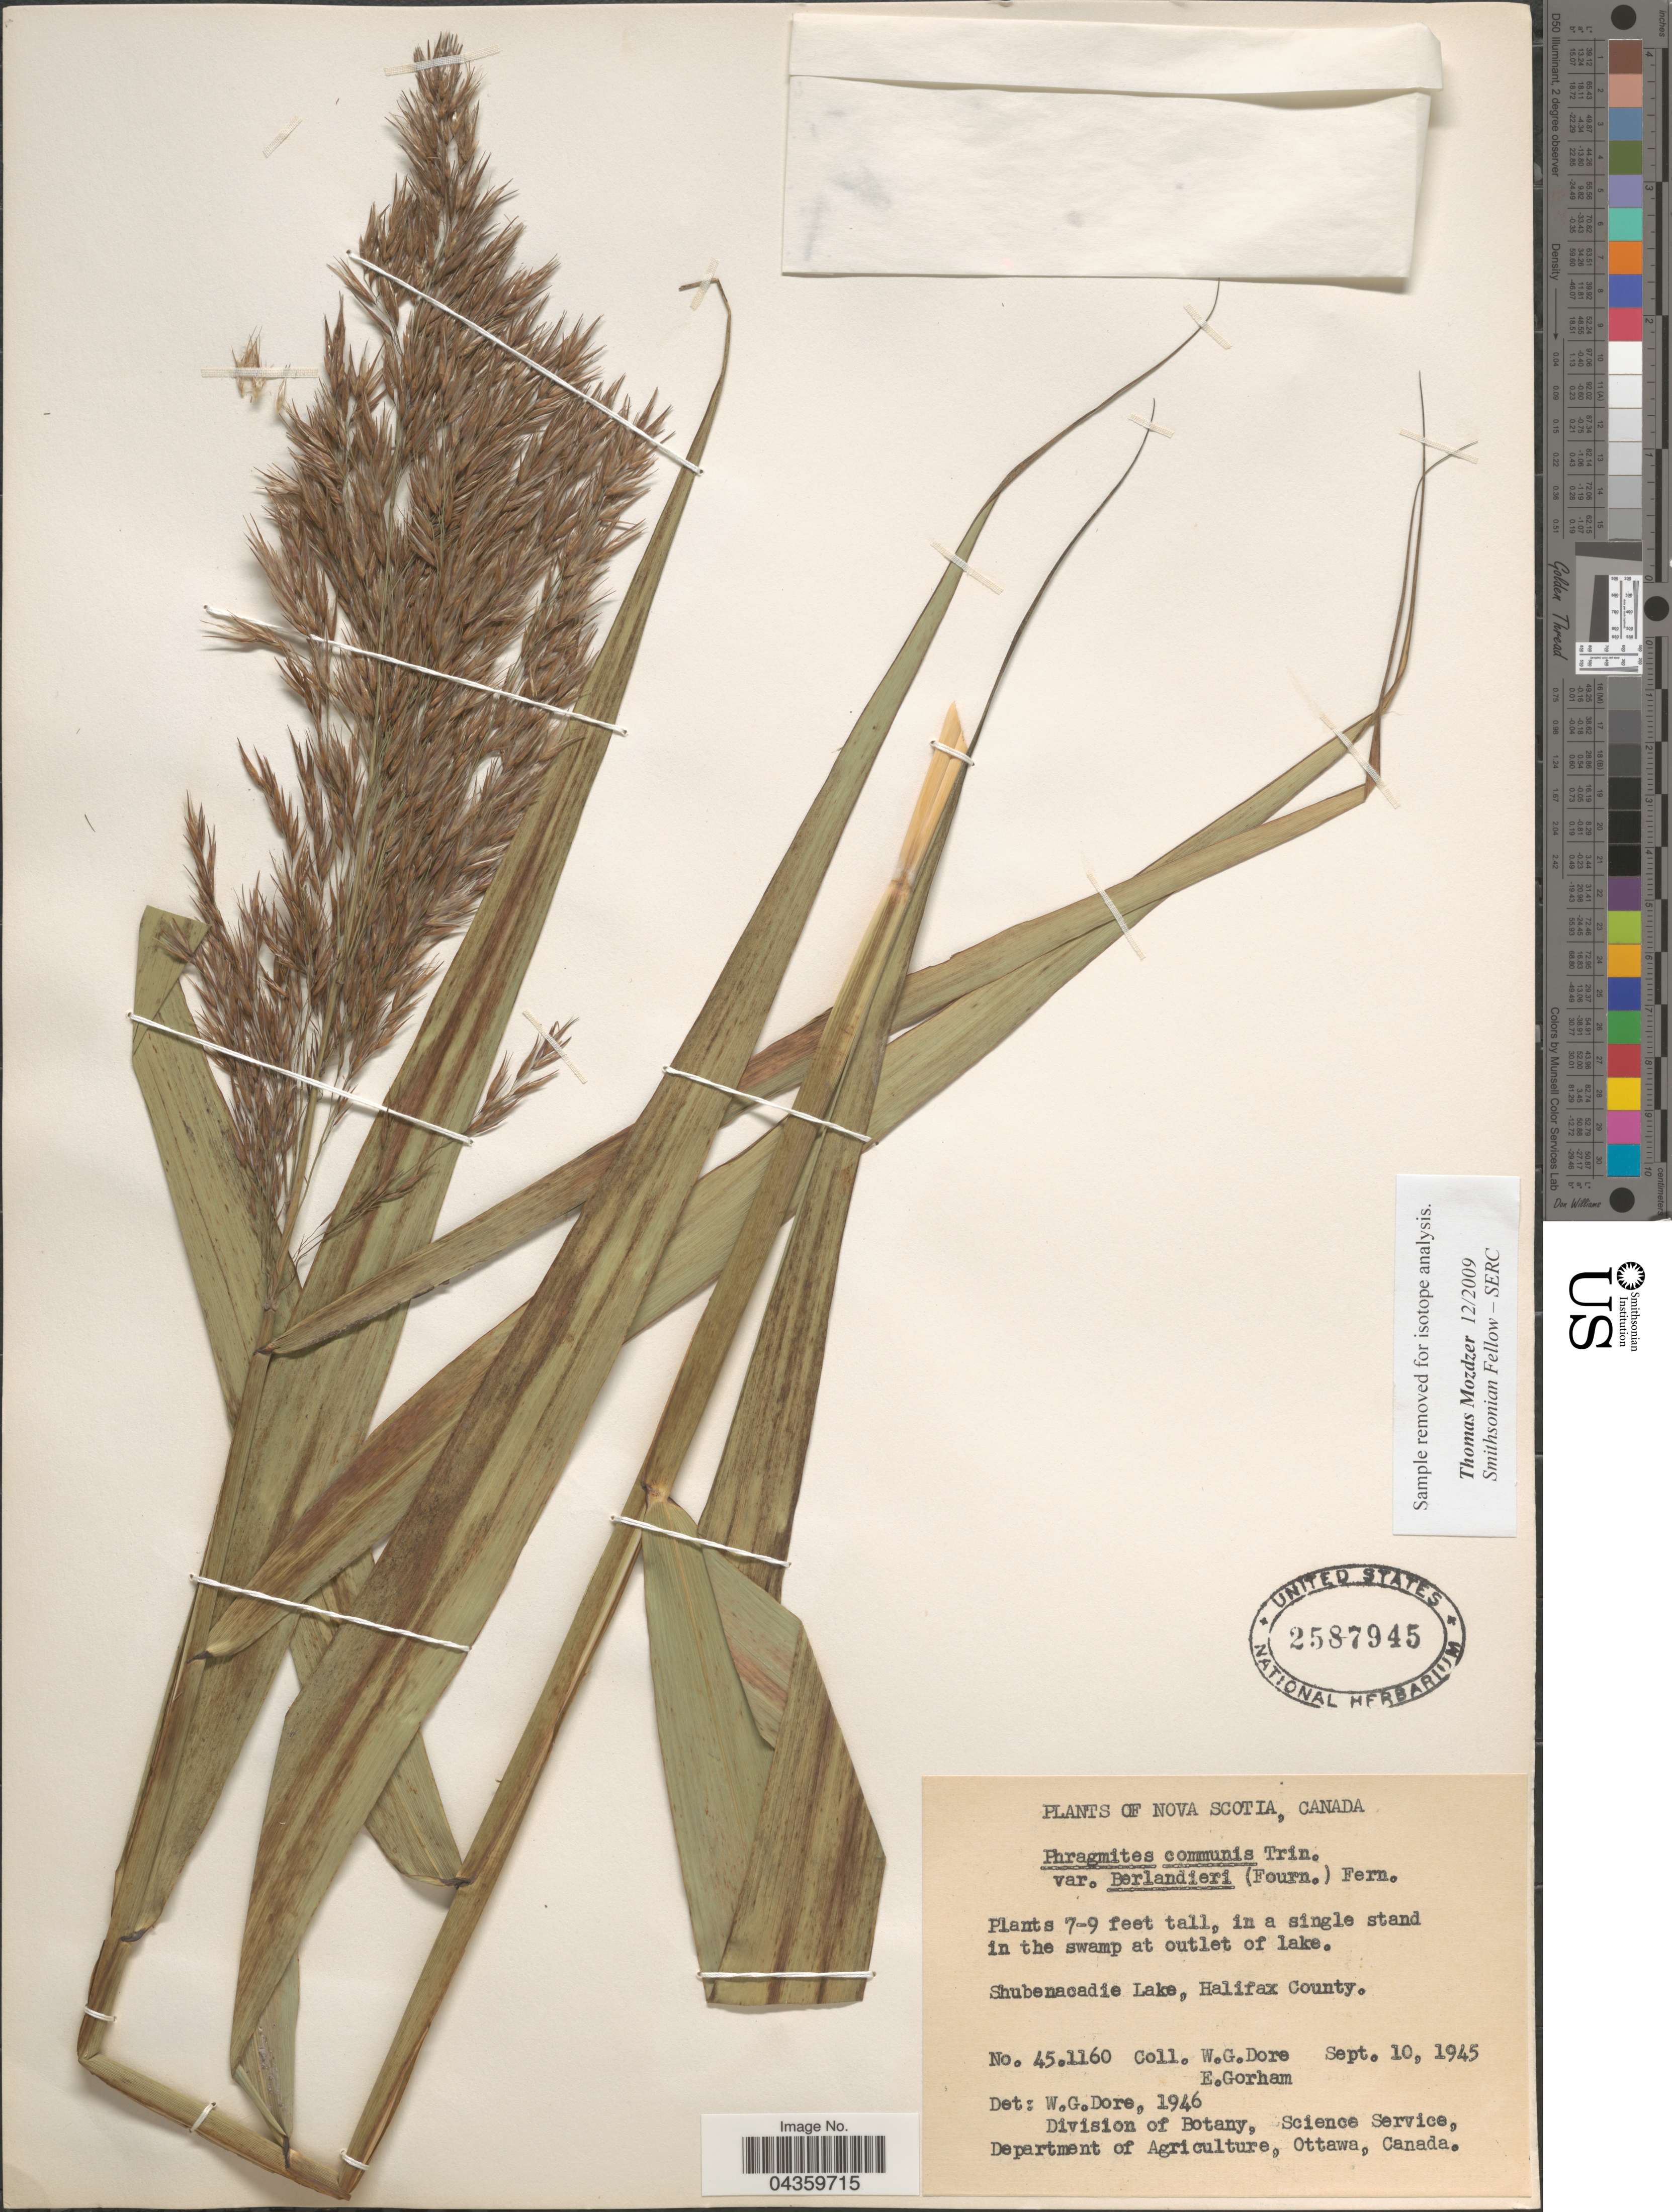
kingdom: Plantae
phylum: Tracheophyta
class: Liliopsida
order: Poales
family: Poaceae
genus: Phragmites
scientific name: Phragmites australis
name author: (Cav.) Trin. ex Steud.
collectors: W. Dore & E. Gorham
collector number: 451160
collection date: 1945-09-10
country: Canada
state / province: Nova Scotia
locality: In a single stand in the swamp at outlet of lake. Shubenacadie Lake, Halifax County.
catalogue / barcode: US 2587945